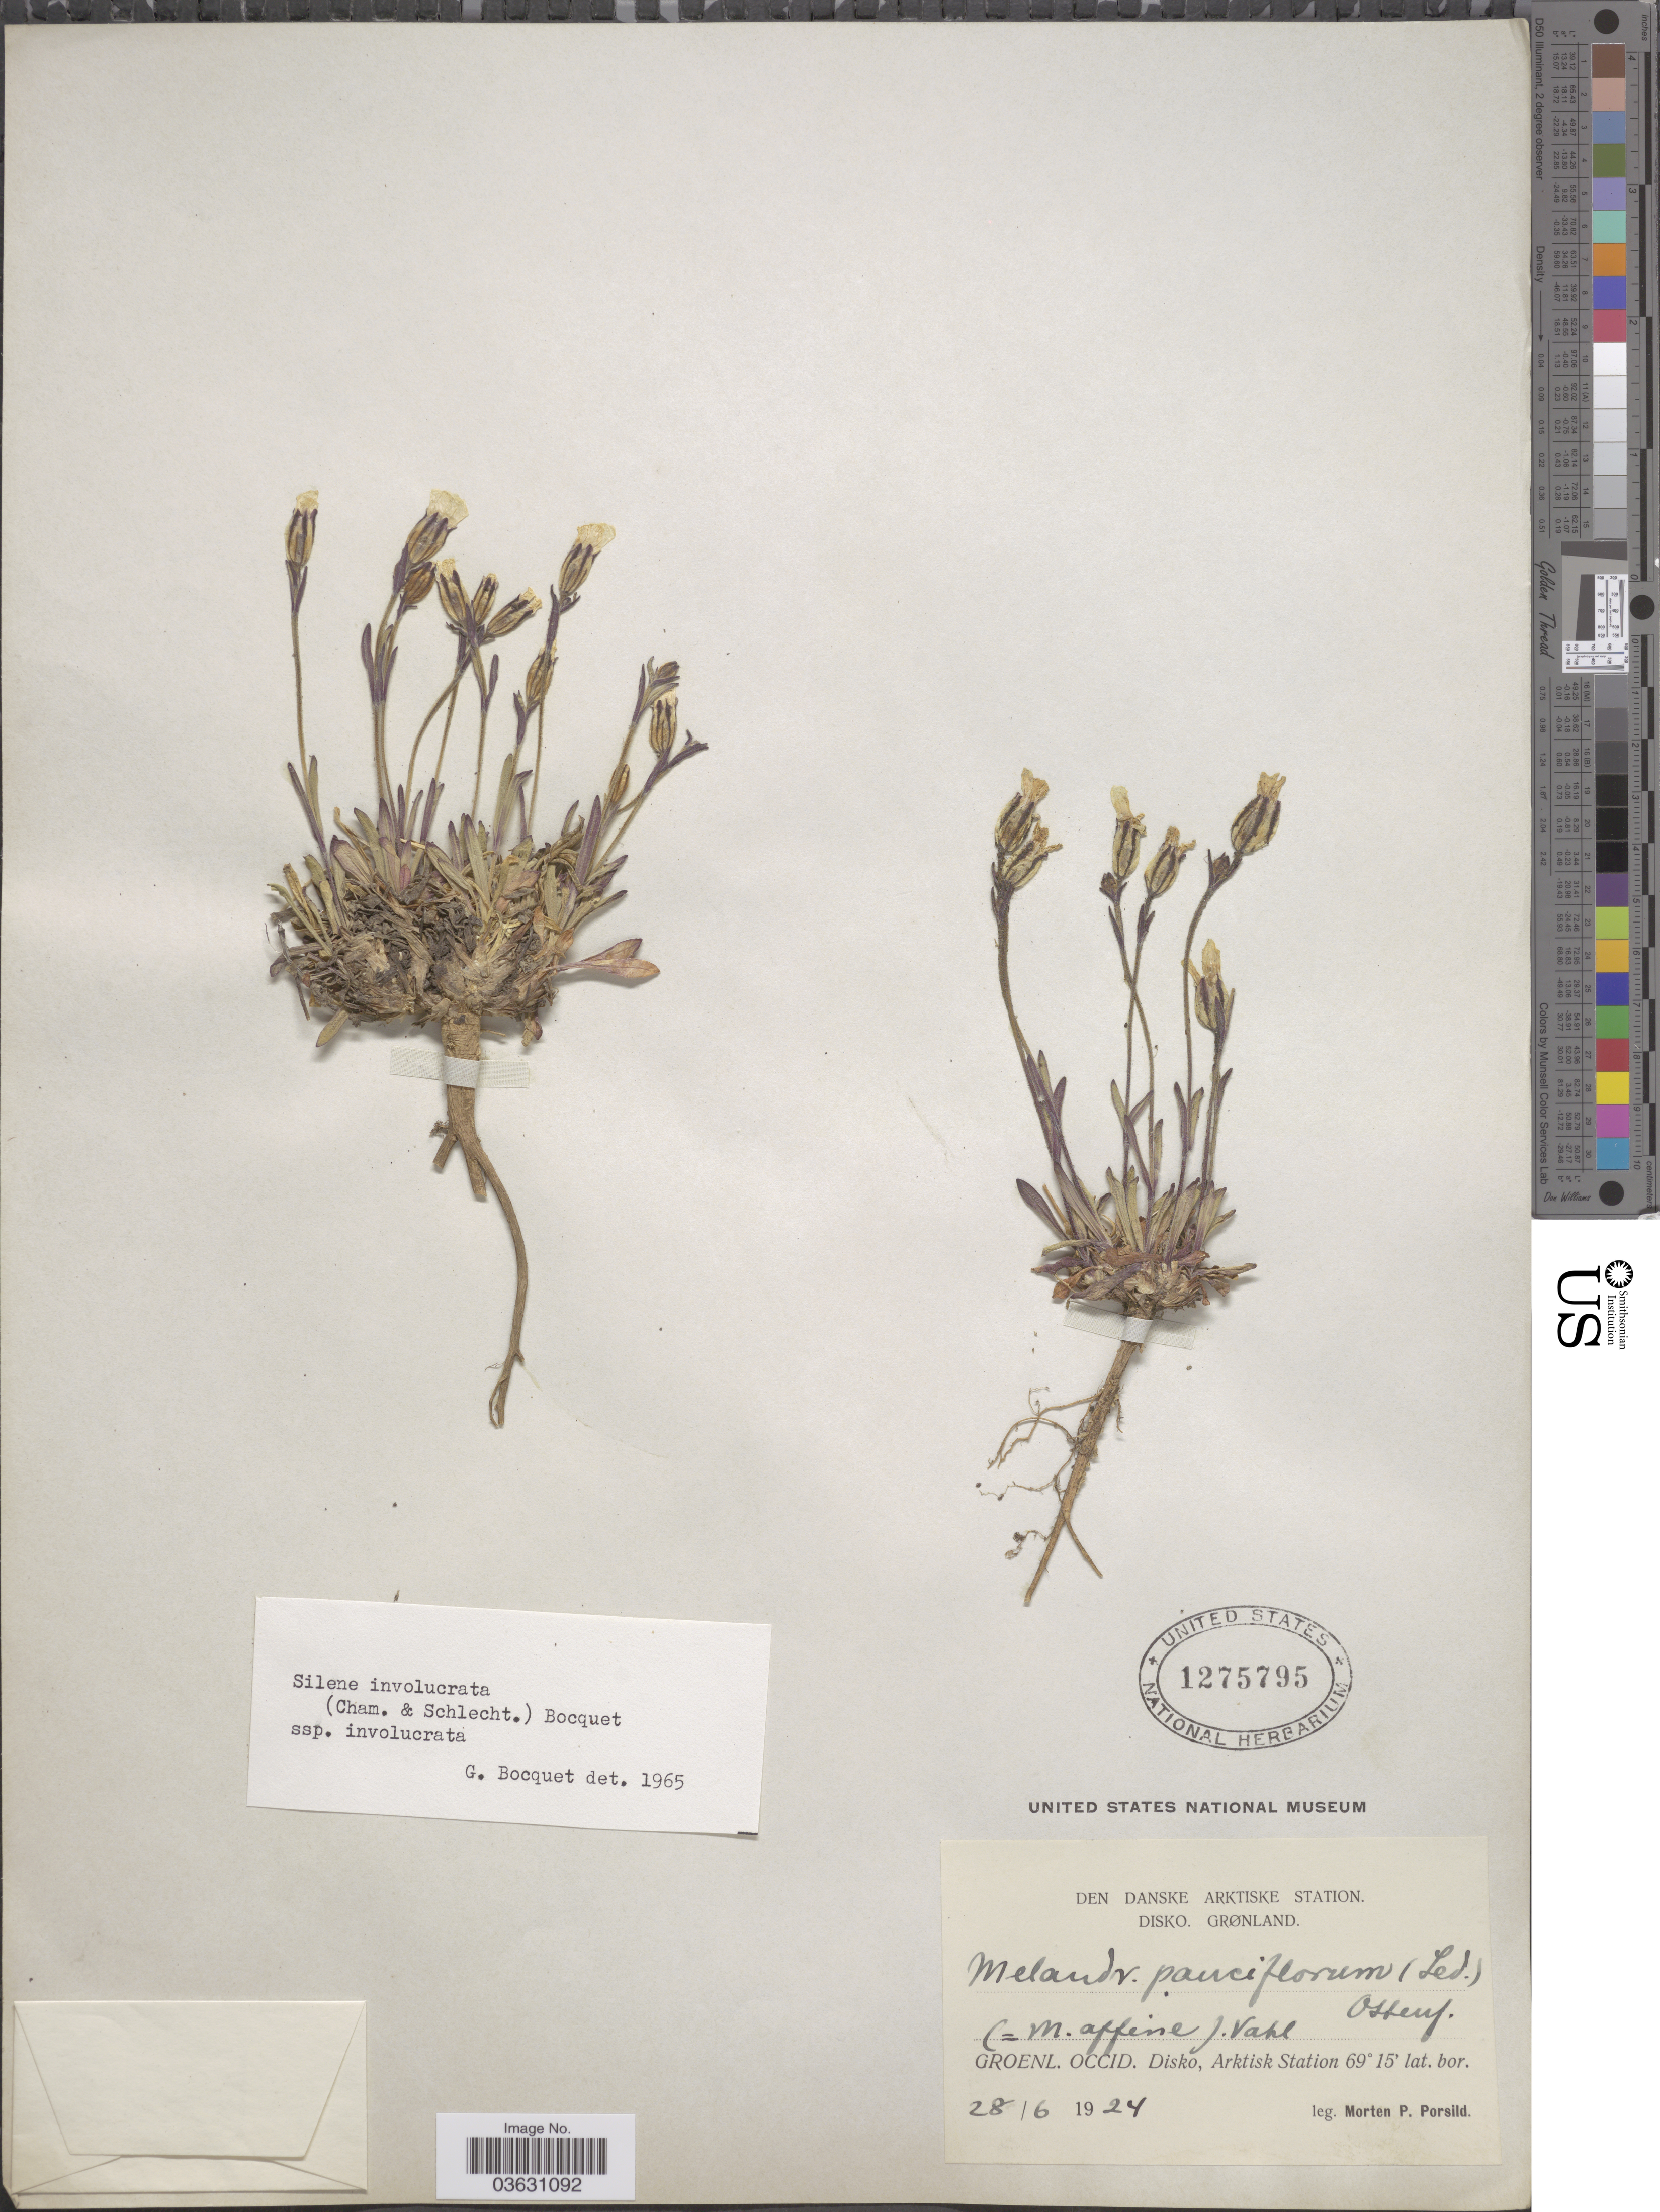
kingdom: Plantae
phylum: Tracheophyta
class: Magnoliopsida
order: Caryophyllales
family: Caryophyllaceae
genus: Silene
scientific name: Silene involucrata subsp. involucrata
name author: (Cham. & Schltdl.) Bocquet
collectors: M. P. Porsild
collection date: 1924-06-28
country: Greenland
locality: Den Danske Arktiske Station. Disko. Grønland. Groenl. Occid. Disko, Arktisk Station.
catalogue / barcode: US 1275795